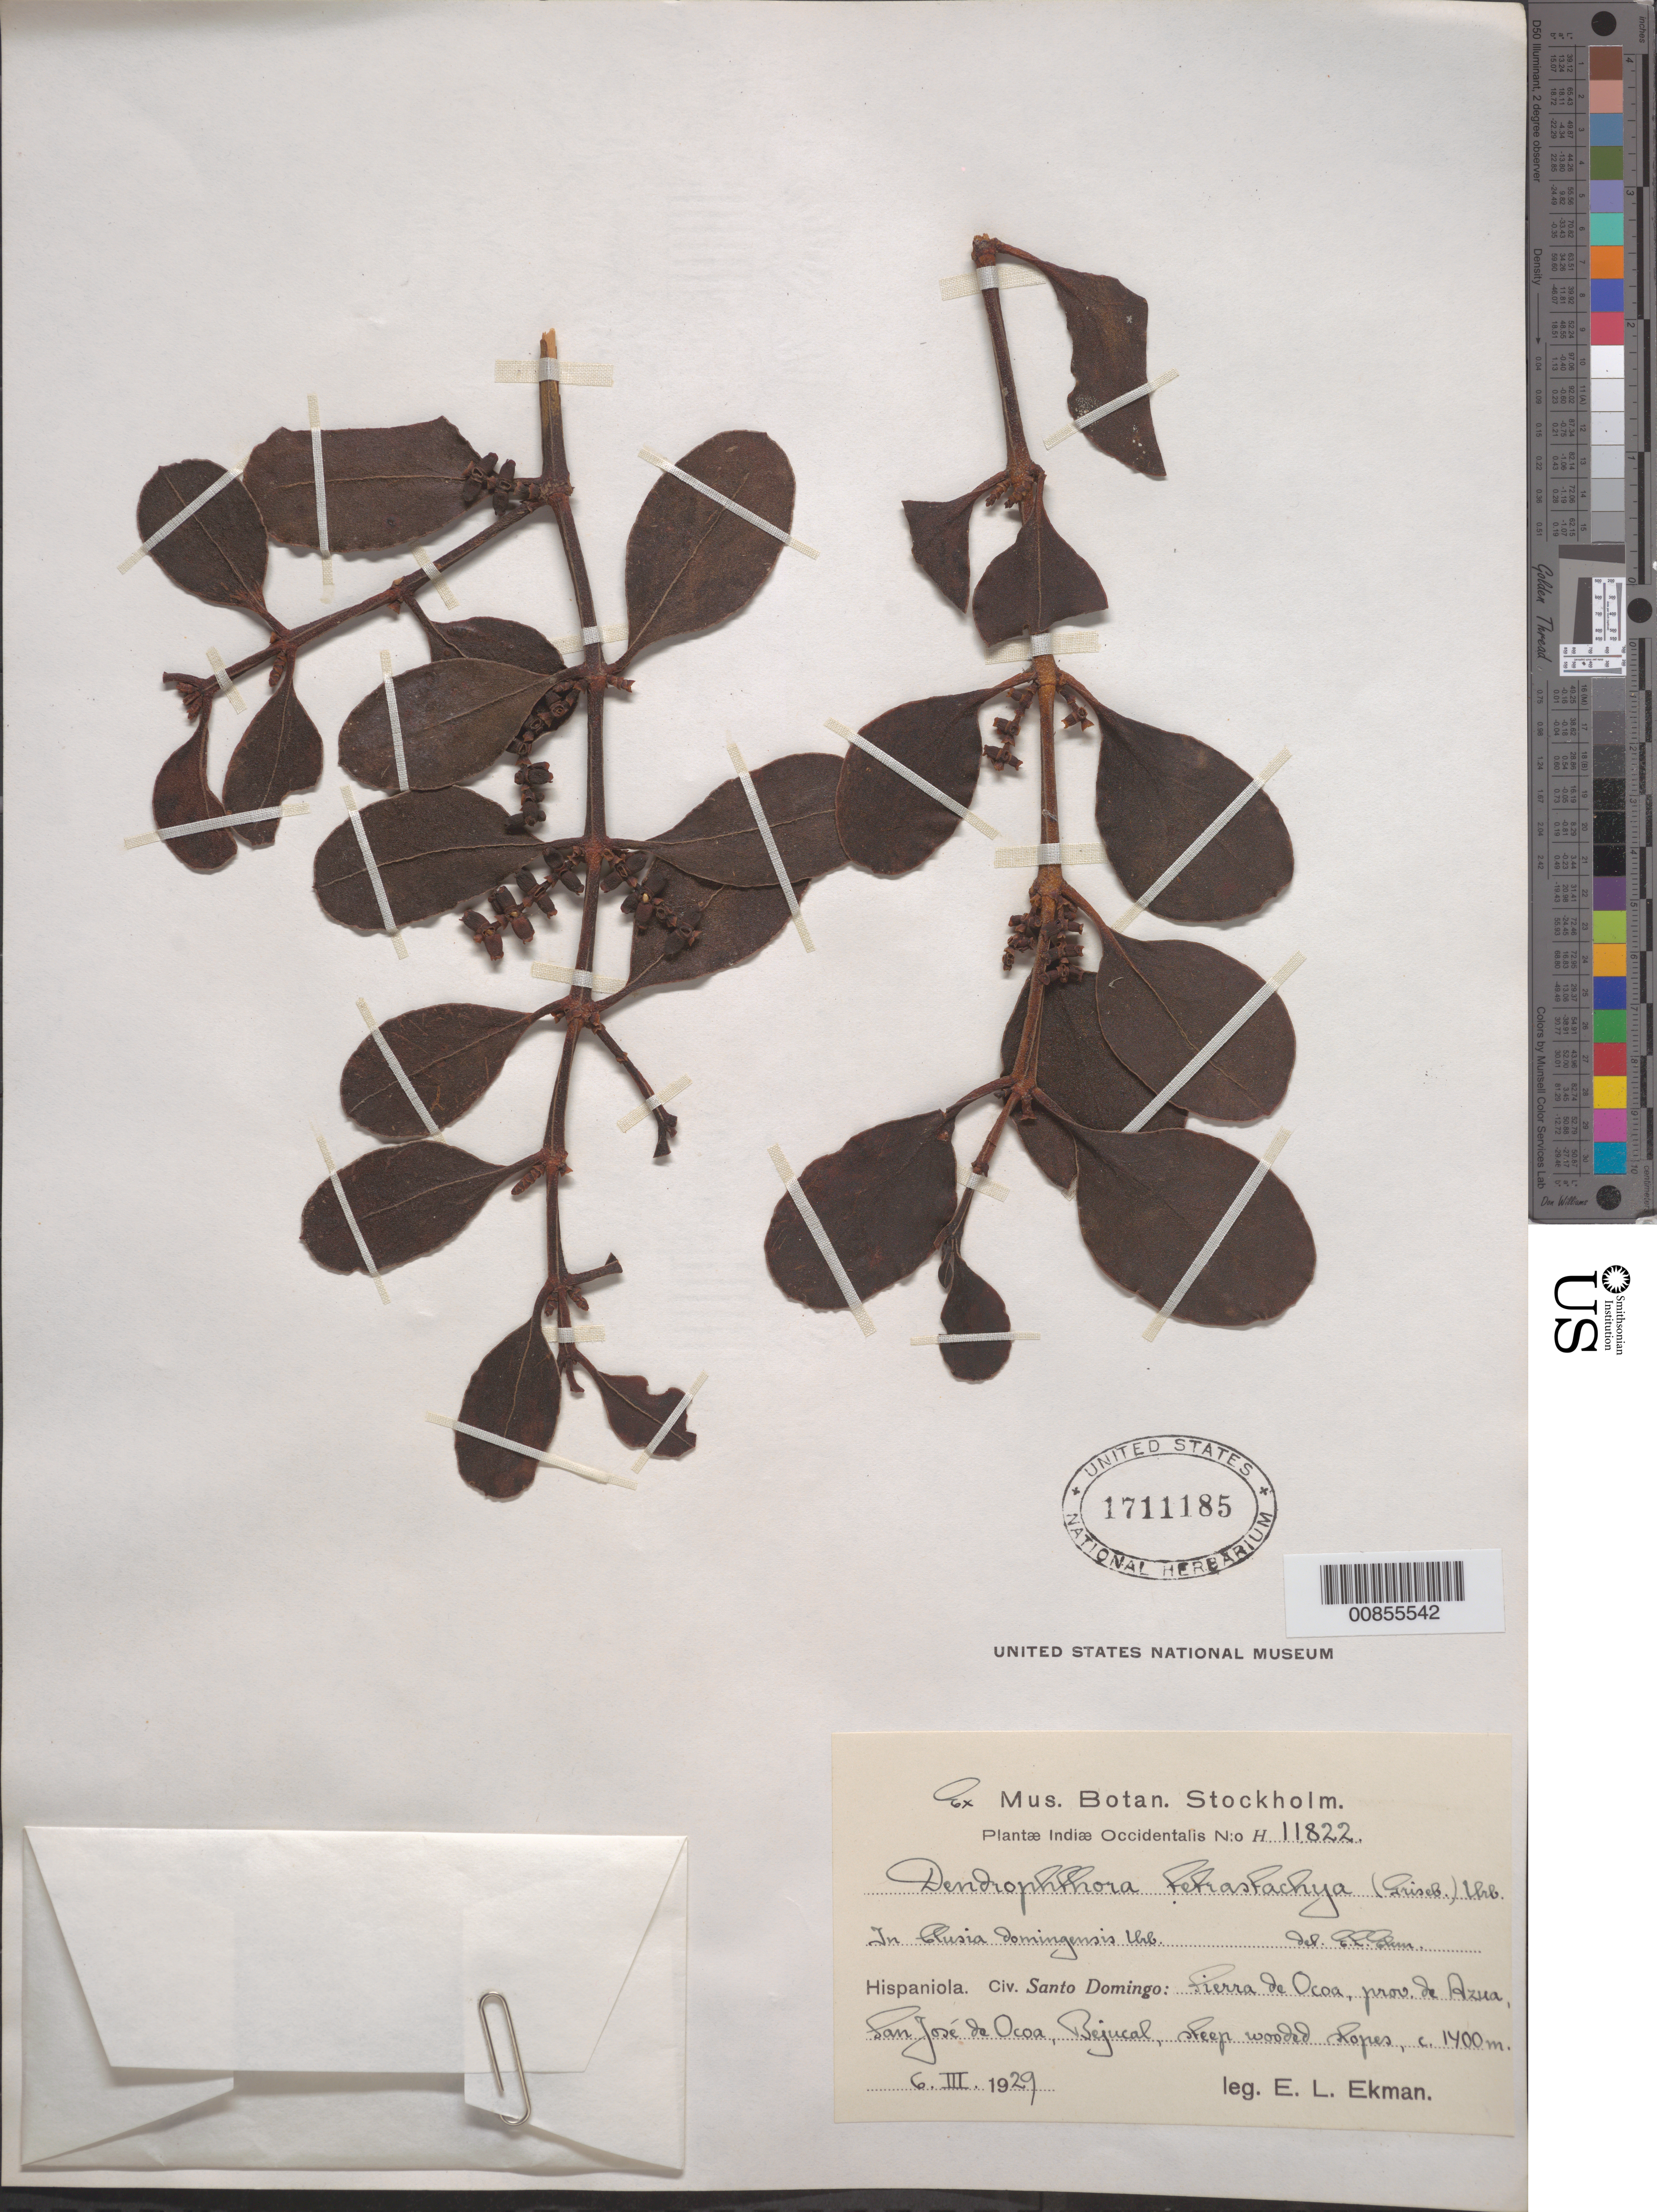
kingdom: Plantae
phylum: Tracheophyta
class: Magnoliopsida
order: Santalales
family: Viscaceae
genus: Dendrophthora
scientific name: Dendrophthora tetrastachya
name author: (C. Wright ex Griseb.) Urb.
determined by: Ekman, E. L.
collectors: E. L. Ekman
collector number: H 11822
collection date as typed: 06 Mar 1929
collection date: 1929-03-06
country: Dominican Republic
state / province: Azua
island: Hispaniola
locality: Sierra de Ocoa, San José de Ocoa, Bejucal.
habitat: Steep wooded slopes. In Clusia domingensis.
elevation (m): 1400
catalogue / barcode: US 1711185